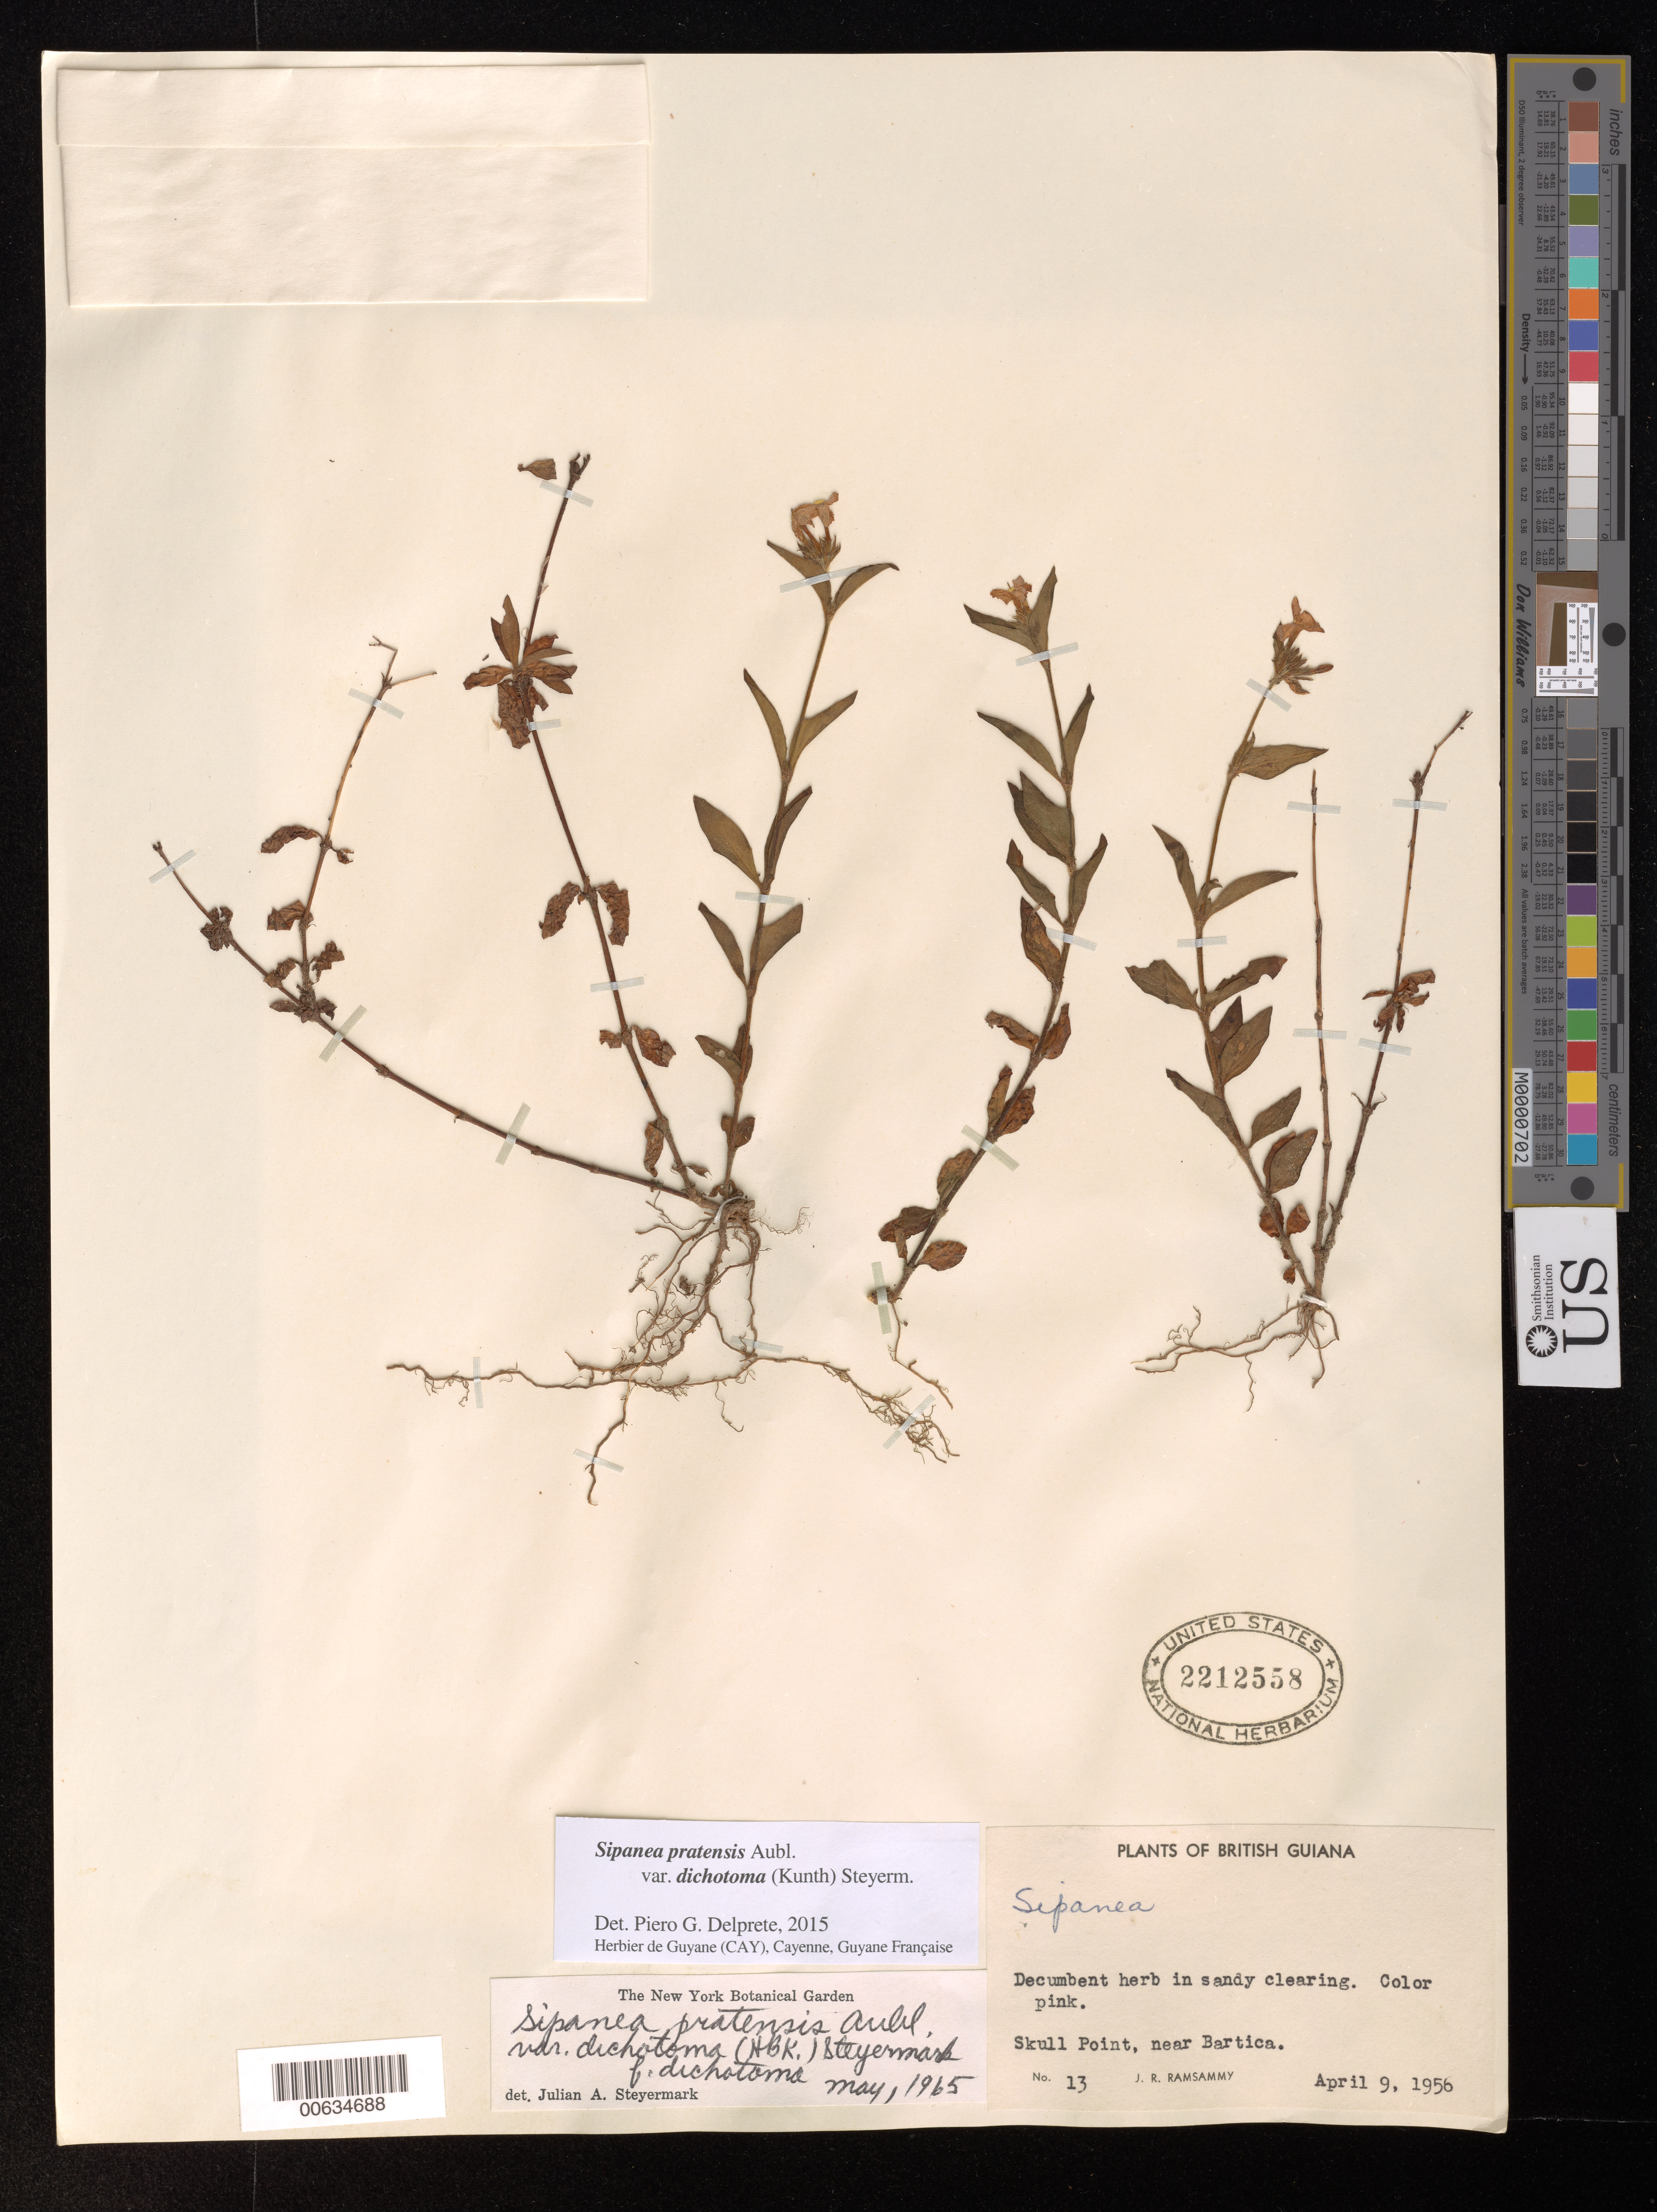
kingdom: Plantae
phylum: Tracheophyta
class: Magnoliopsida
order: Gentianales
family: Rubiaceae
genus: Sipanea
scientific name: Sipanea pratensis var. dichotoma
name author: (Kunth) Steyerm.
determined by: Steyermark, Julian A., (VEN)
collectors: H. Irwin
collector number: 13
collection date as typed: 9-Apr-56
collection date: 1956-04-09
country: Guyana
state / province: Cuyuni-Mazaruni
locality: Bartica, Skull Point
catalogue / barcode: US 2212558